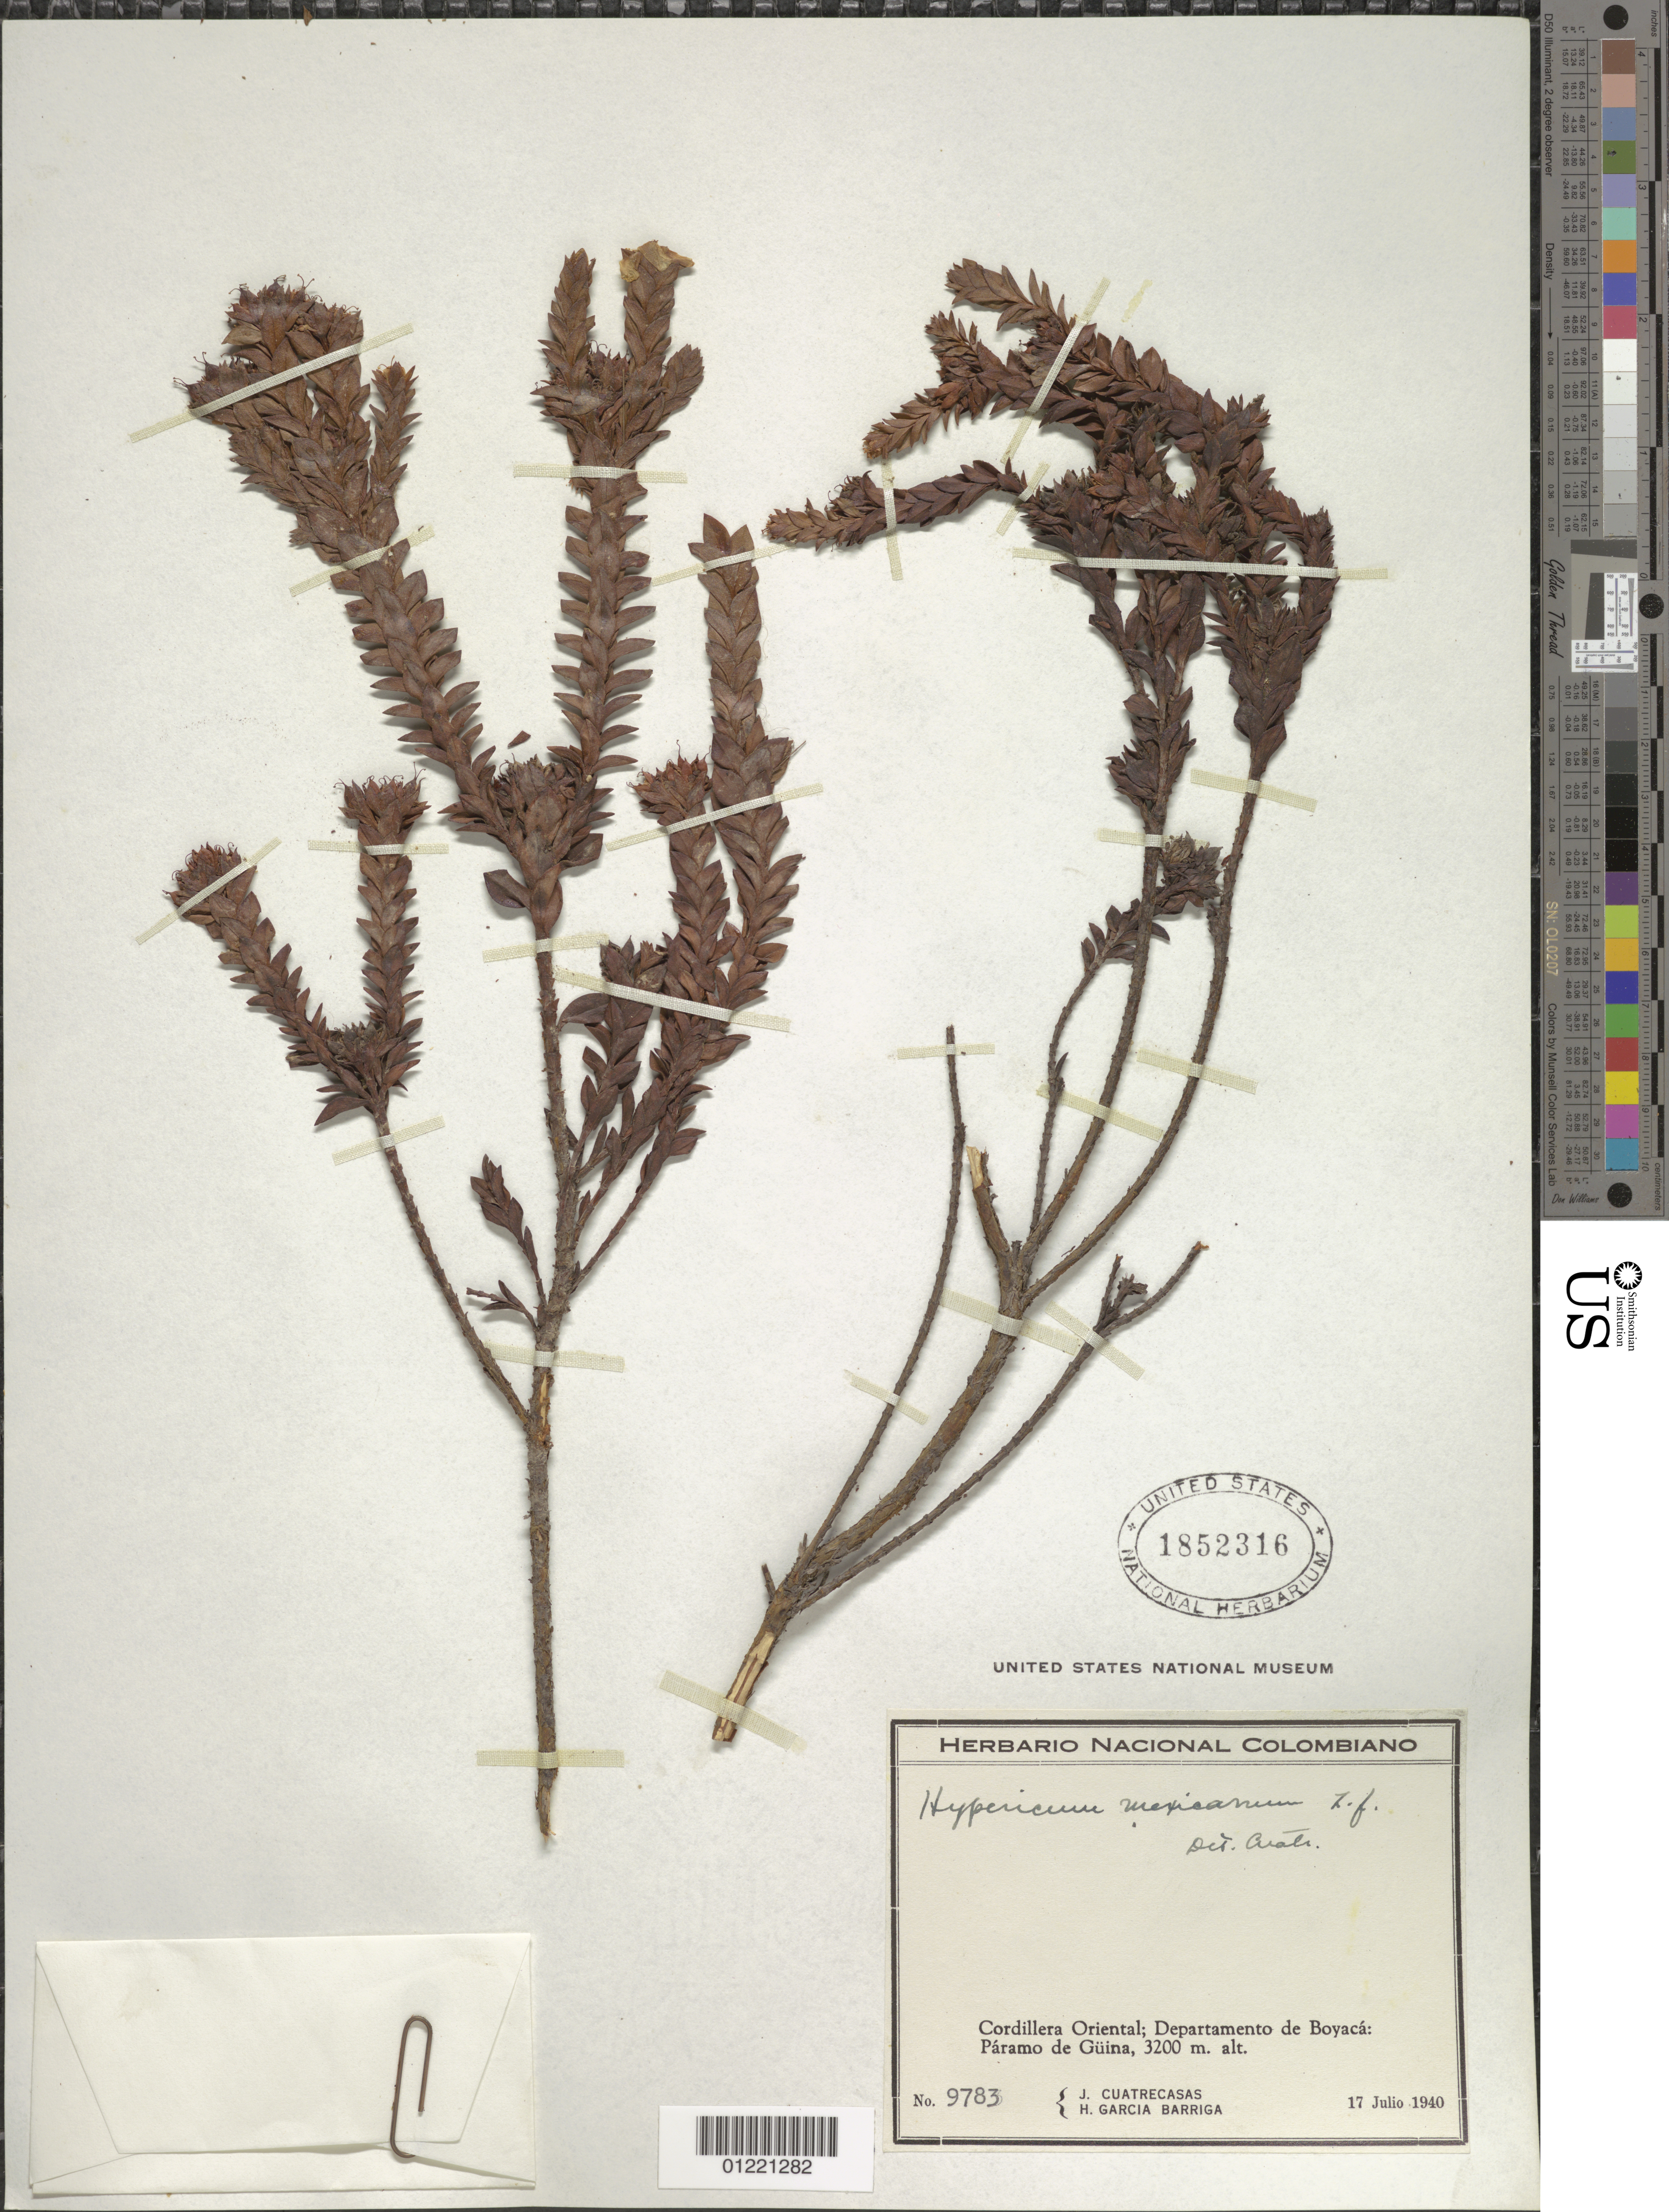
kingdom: Plantae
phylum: Tracheophyta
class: Magnoliopsida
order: Malpighiales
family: Hypericaceae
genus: Hypericum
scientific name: Hypericum mexicanum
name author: L.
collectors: J. Cuatrecasas & H. García Barriga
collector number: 9783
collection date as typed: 17 Jul 1940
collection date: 1940-07-17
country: Colombia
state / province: Boyacá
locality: Cordillera oriental; Paramo de Güina.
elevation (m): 3200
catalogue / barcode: US 1852316